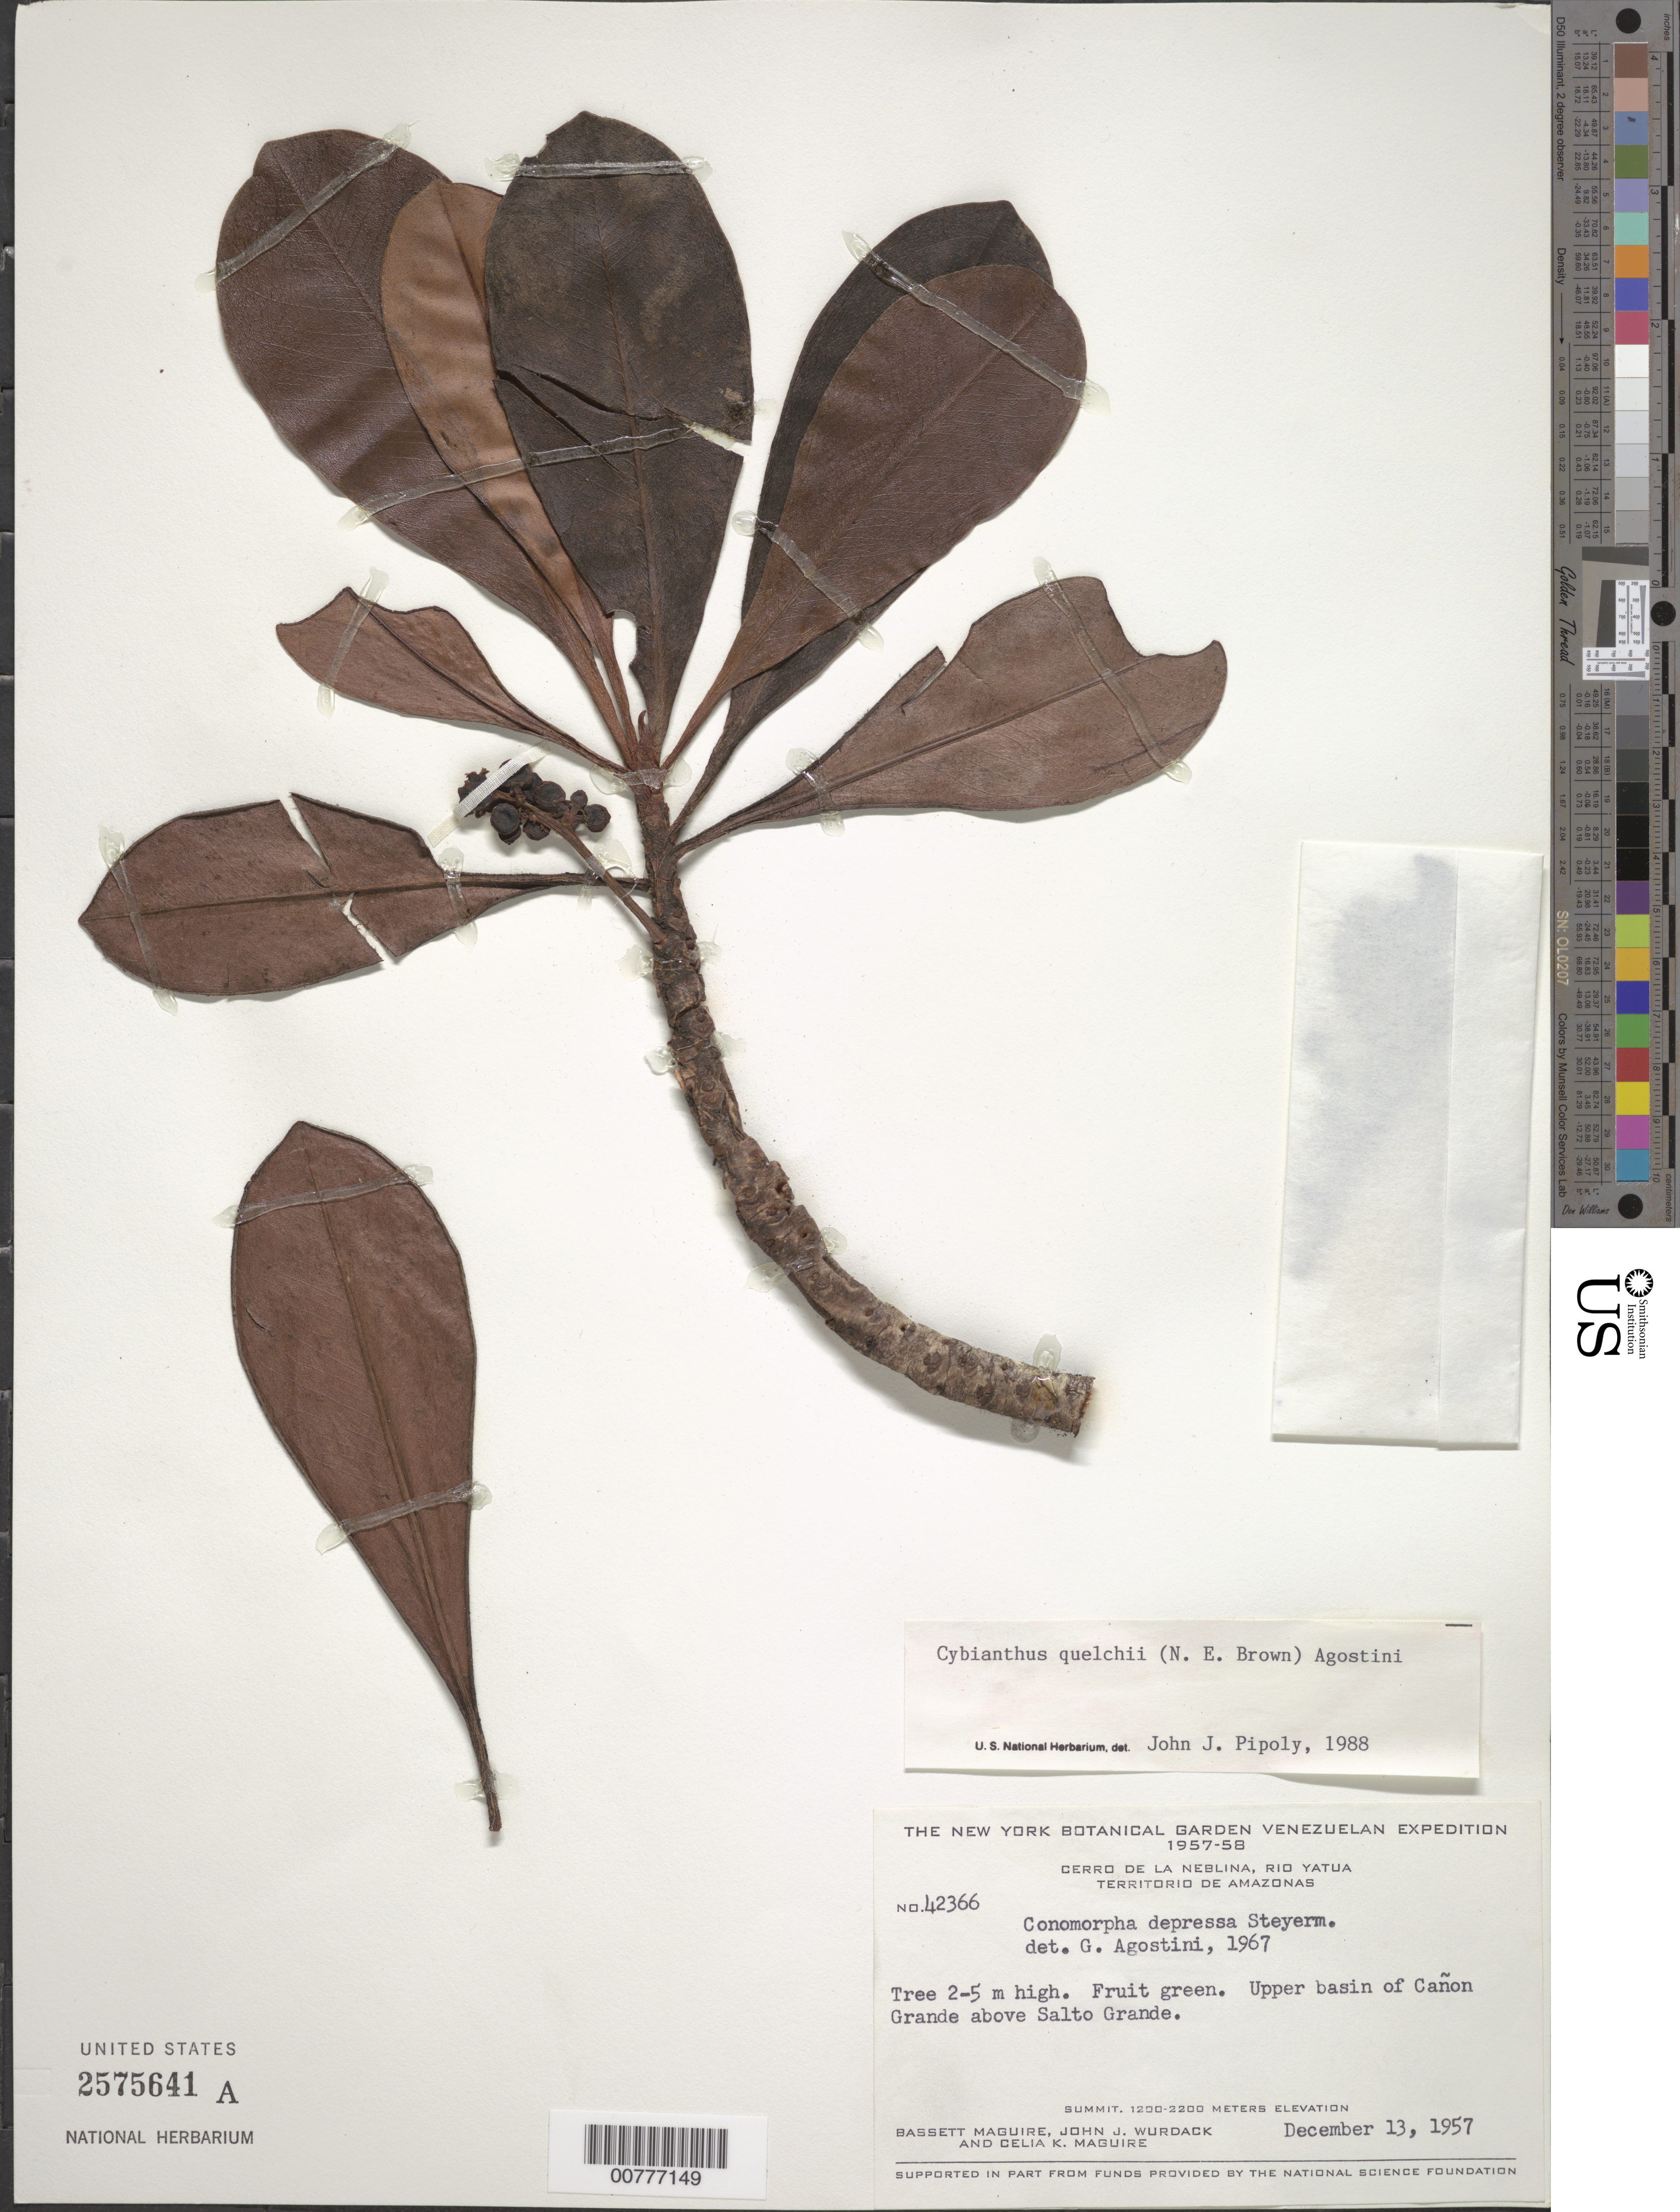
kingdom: Plantae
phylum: Tracheophyta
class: Magnoliopsida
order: Ericales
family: Primulaceae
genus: Cybianthus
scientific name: Cybianthus quelchii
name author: (N.E. Br.) G. Agostini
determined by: Pipoly, J. J., III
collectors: B. Maguire, J. J. Wurdack & C. K. Maguire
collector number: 42366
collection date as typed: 13-Dec-57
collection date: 1957-12-13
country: Venezuela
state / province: Amazonas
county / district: Río Negro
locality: Cerro de la Neblina, Río Yatua, basin of Caño Grande above Salto Grande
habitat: Along upper basin of Cañon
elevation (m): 1200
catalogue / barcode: US 2575641A